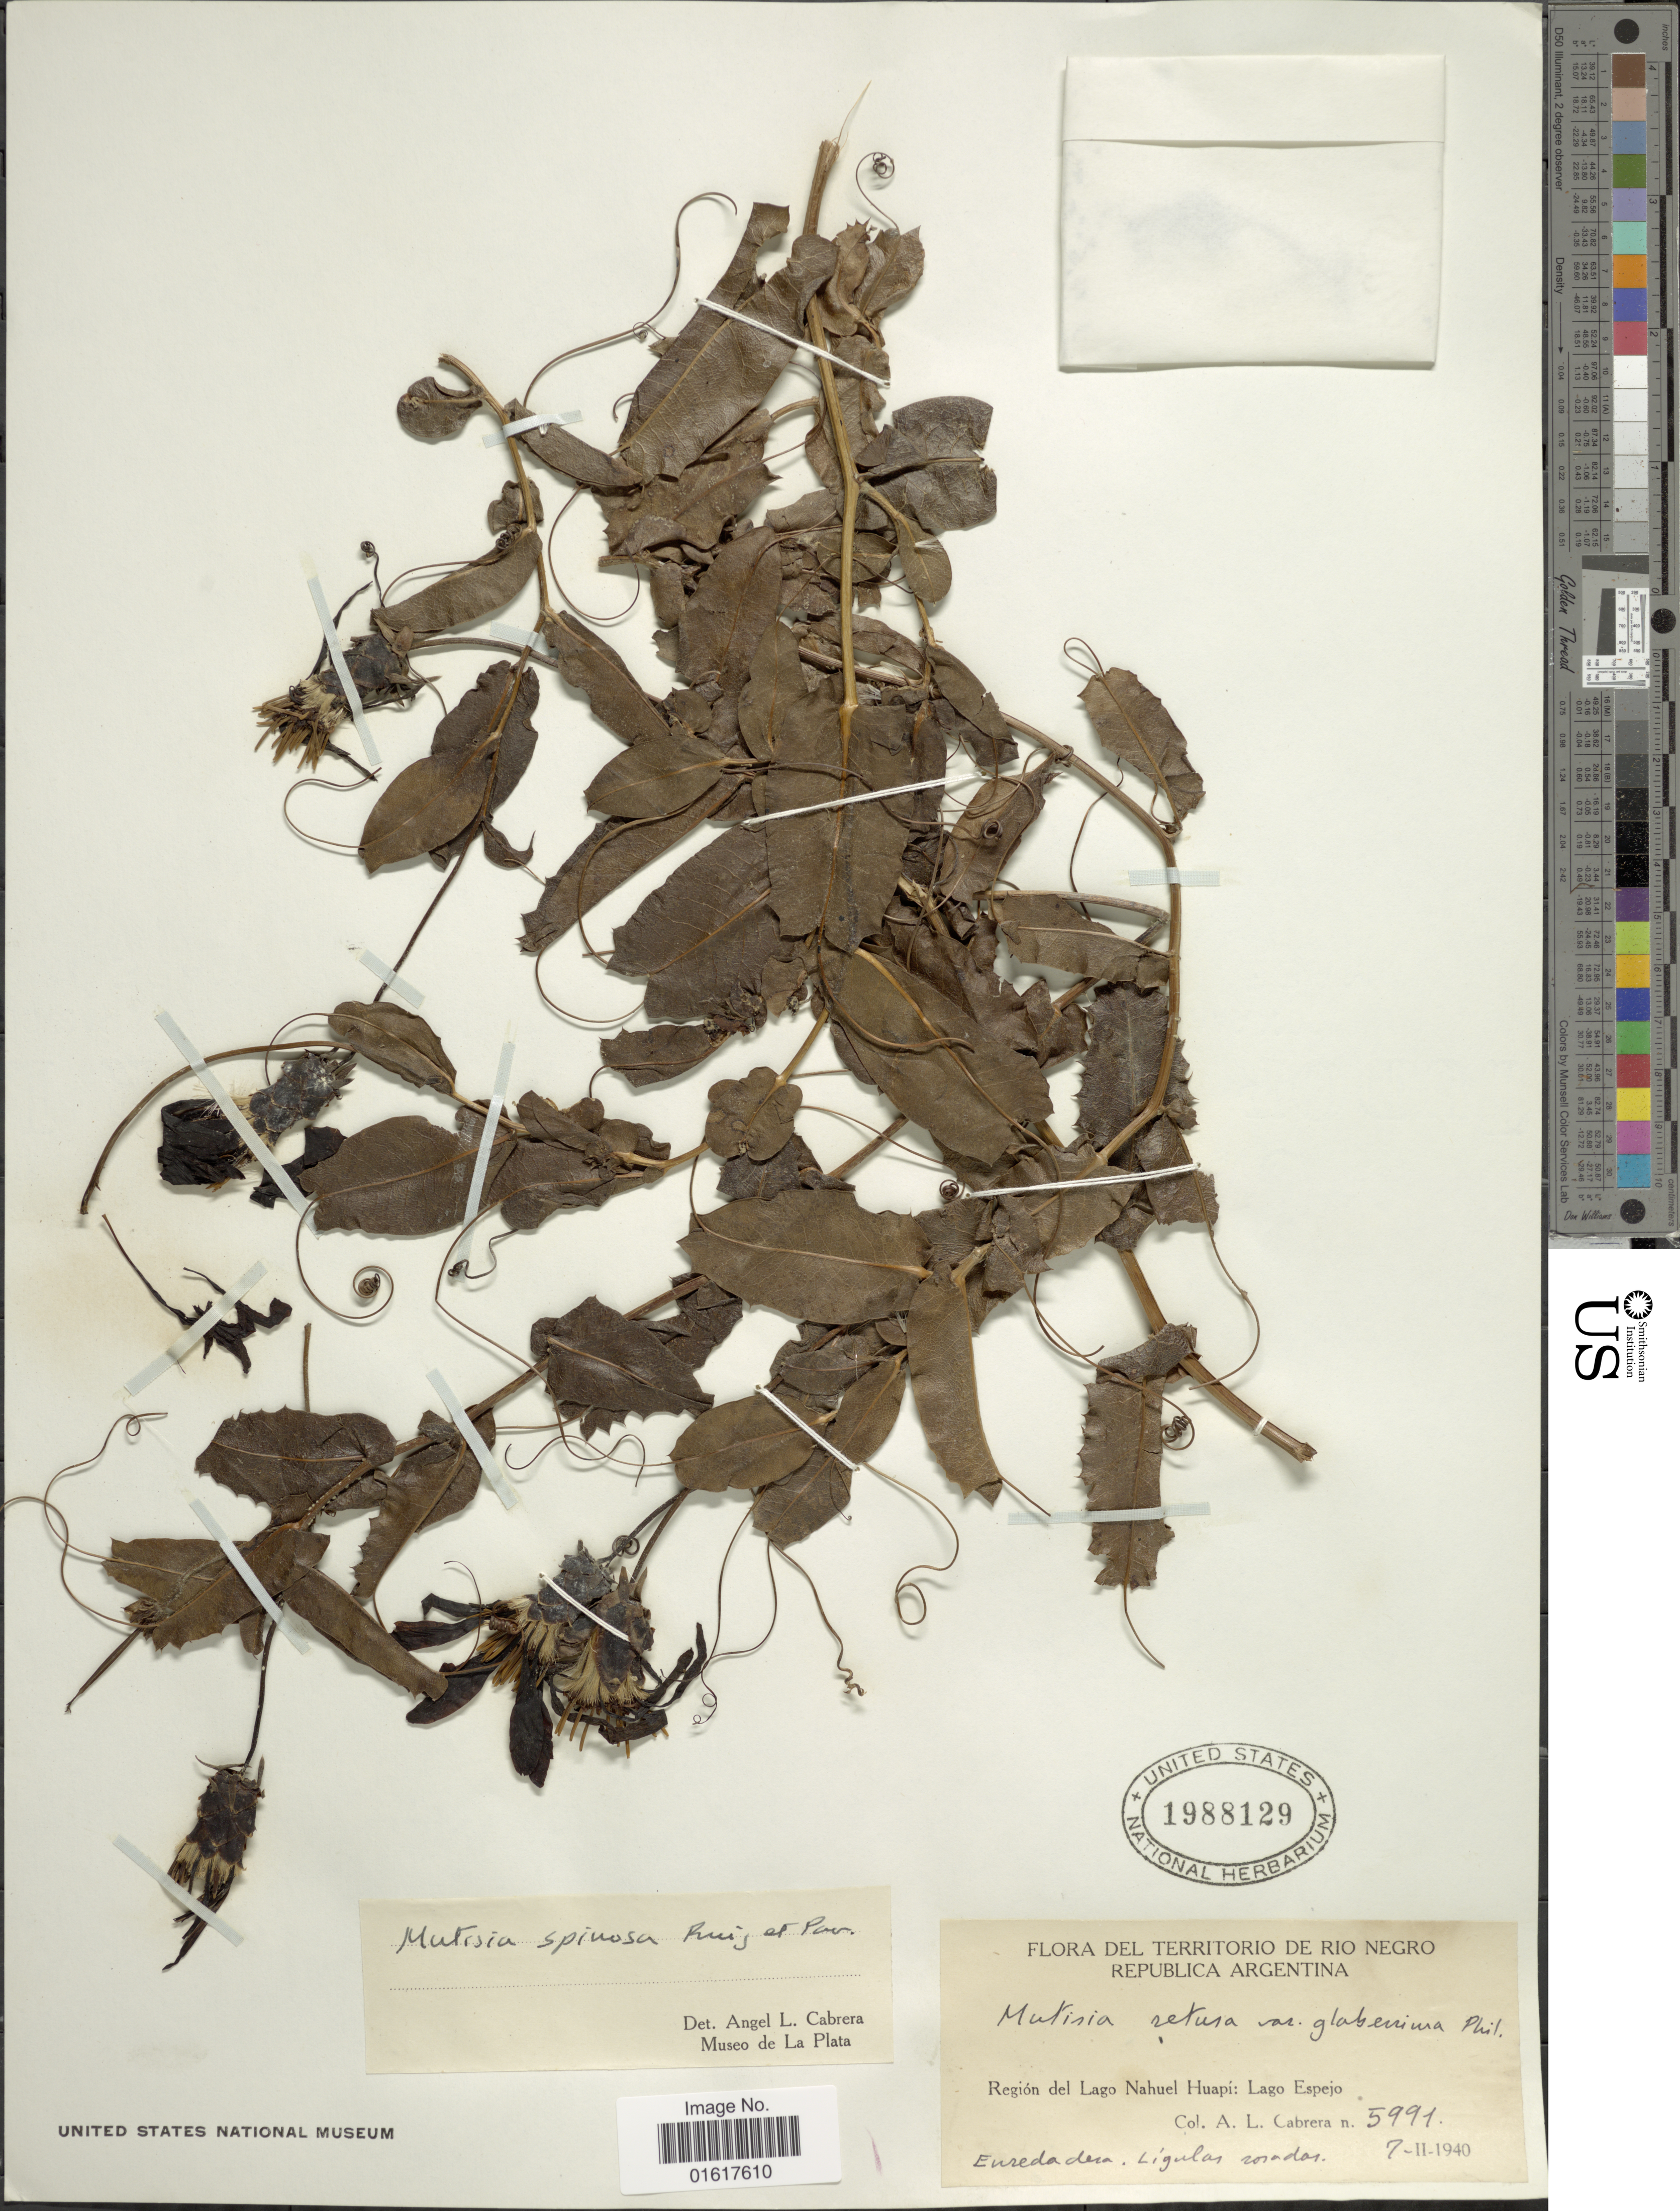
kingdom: Plantae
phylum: Tracheophyta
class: Magnoliopsida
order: Asterales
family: Asteraceae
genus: Mutisia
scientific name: Mutisia spinosa var. spinosa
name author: Ruiz & Pav.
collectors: A. L. Cabrera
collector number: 5991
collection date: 1940-02-07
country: Argentina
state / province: Rio Negro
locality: Región del Lago Nahuel Huapí: Lago Espejo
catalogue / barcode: US 1988129